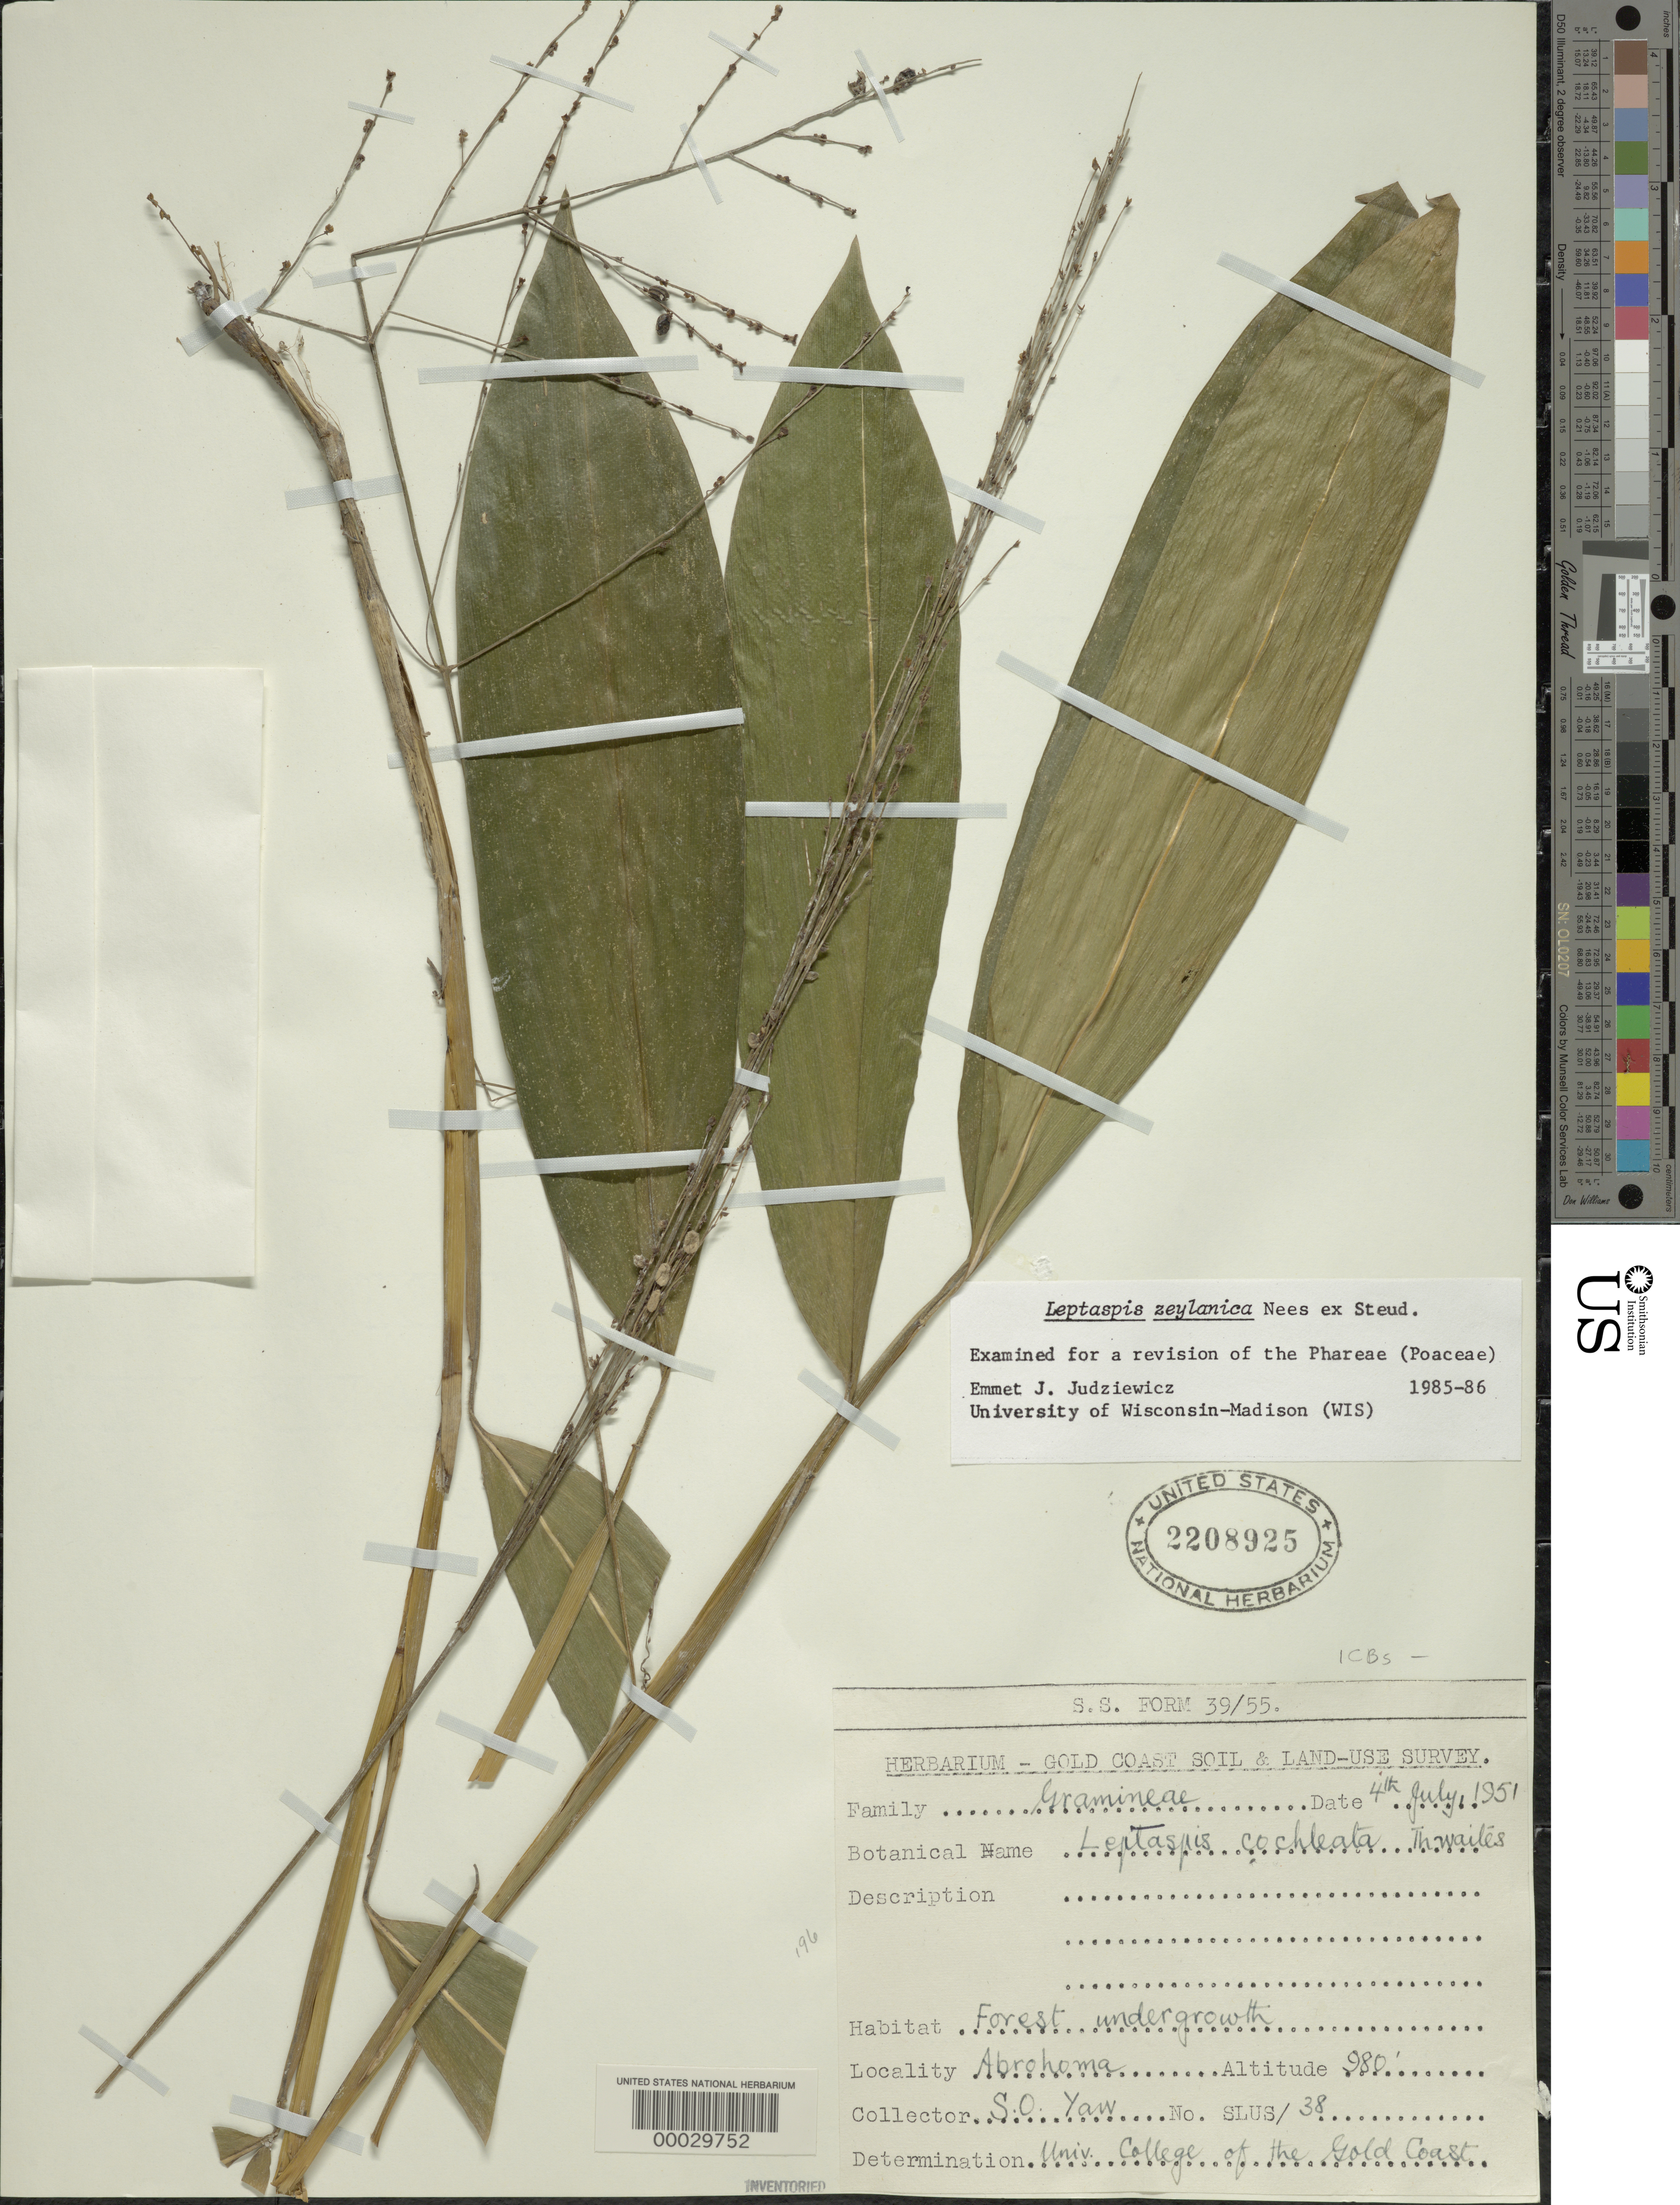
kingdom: Plantae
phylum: Tracheophyta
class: Liliopsida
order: Poales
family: Poaceae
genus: Leptaspis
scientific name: Leptaspis zeylanica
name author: Nees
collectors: S. Yaw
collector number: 38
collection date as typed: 04 Jul 1951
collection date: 1951-07-04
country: Ghana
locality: Abrohoma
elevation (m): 299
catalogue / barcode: US 2208925